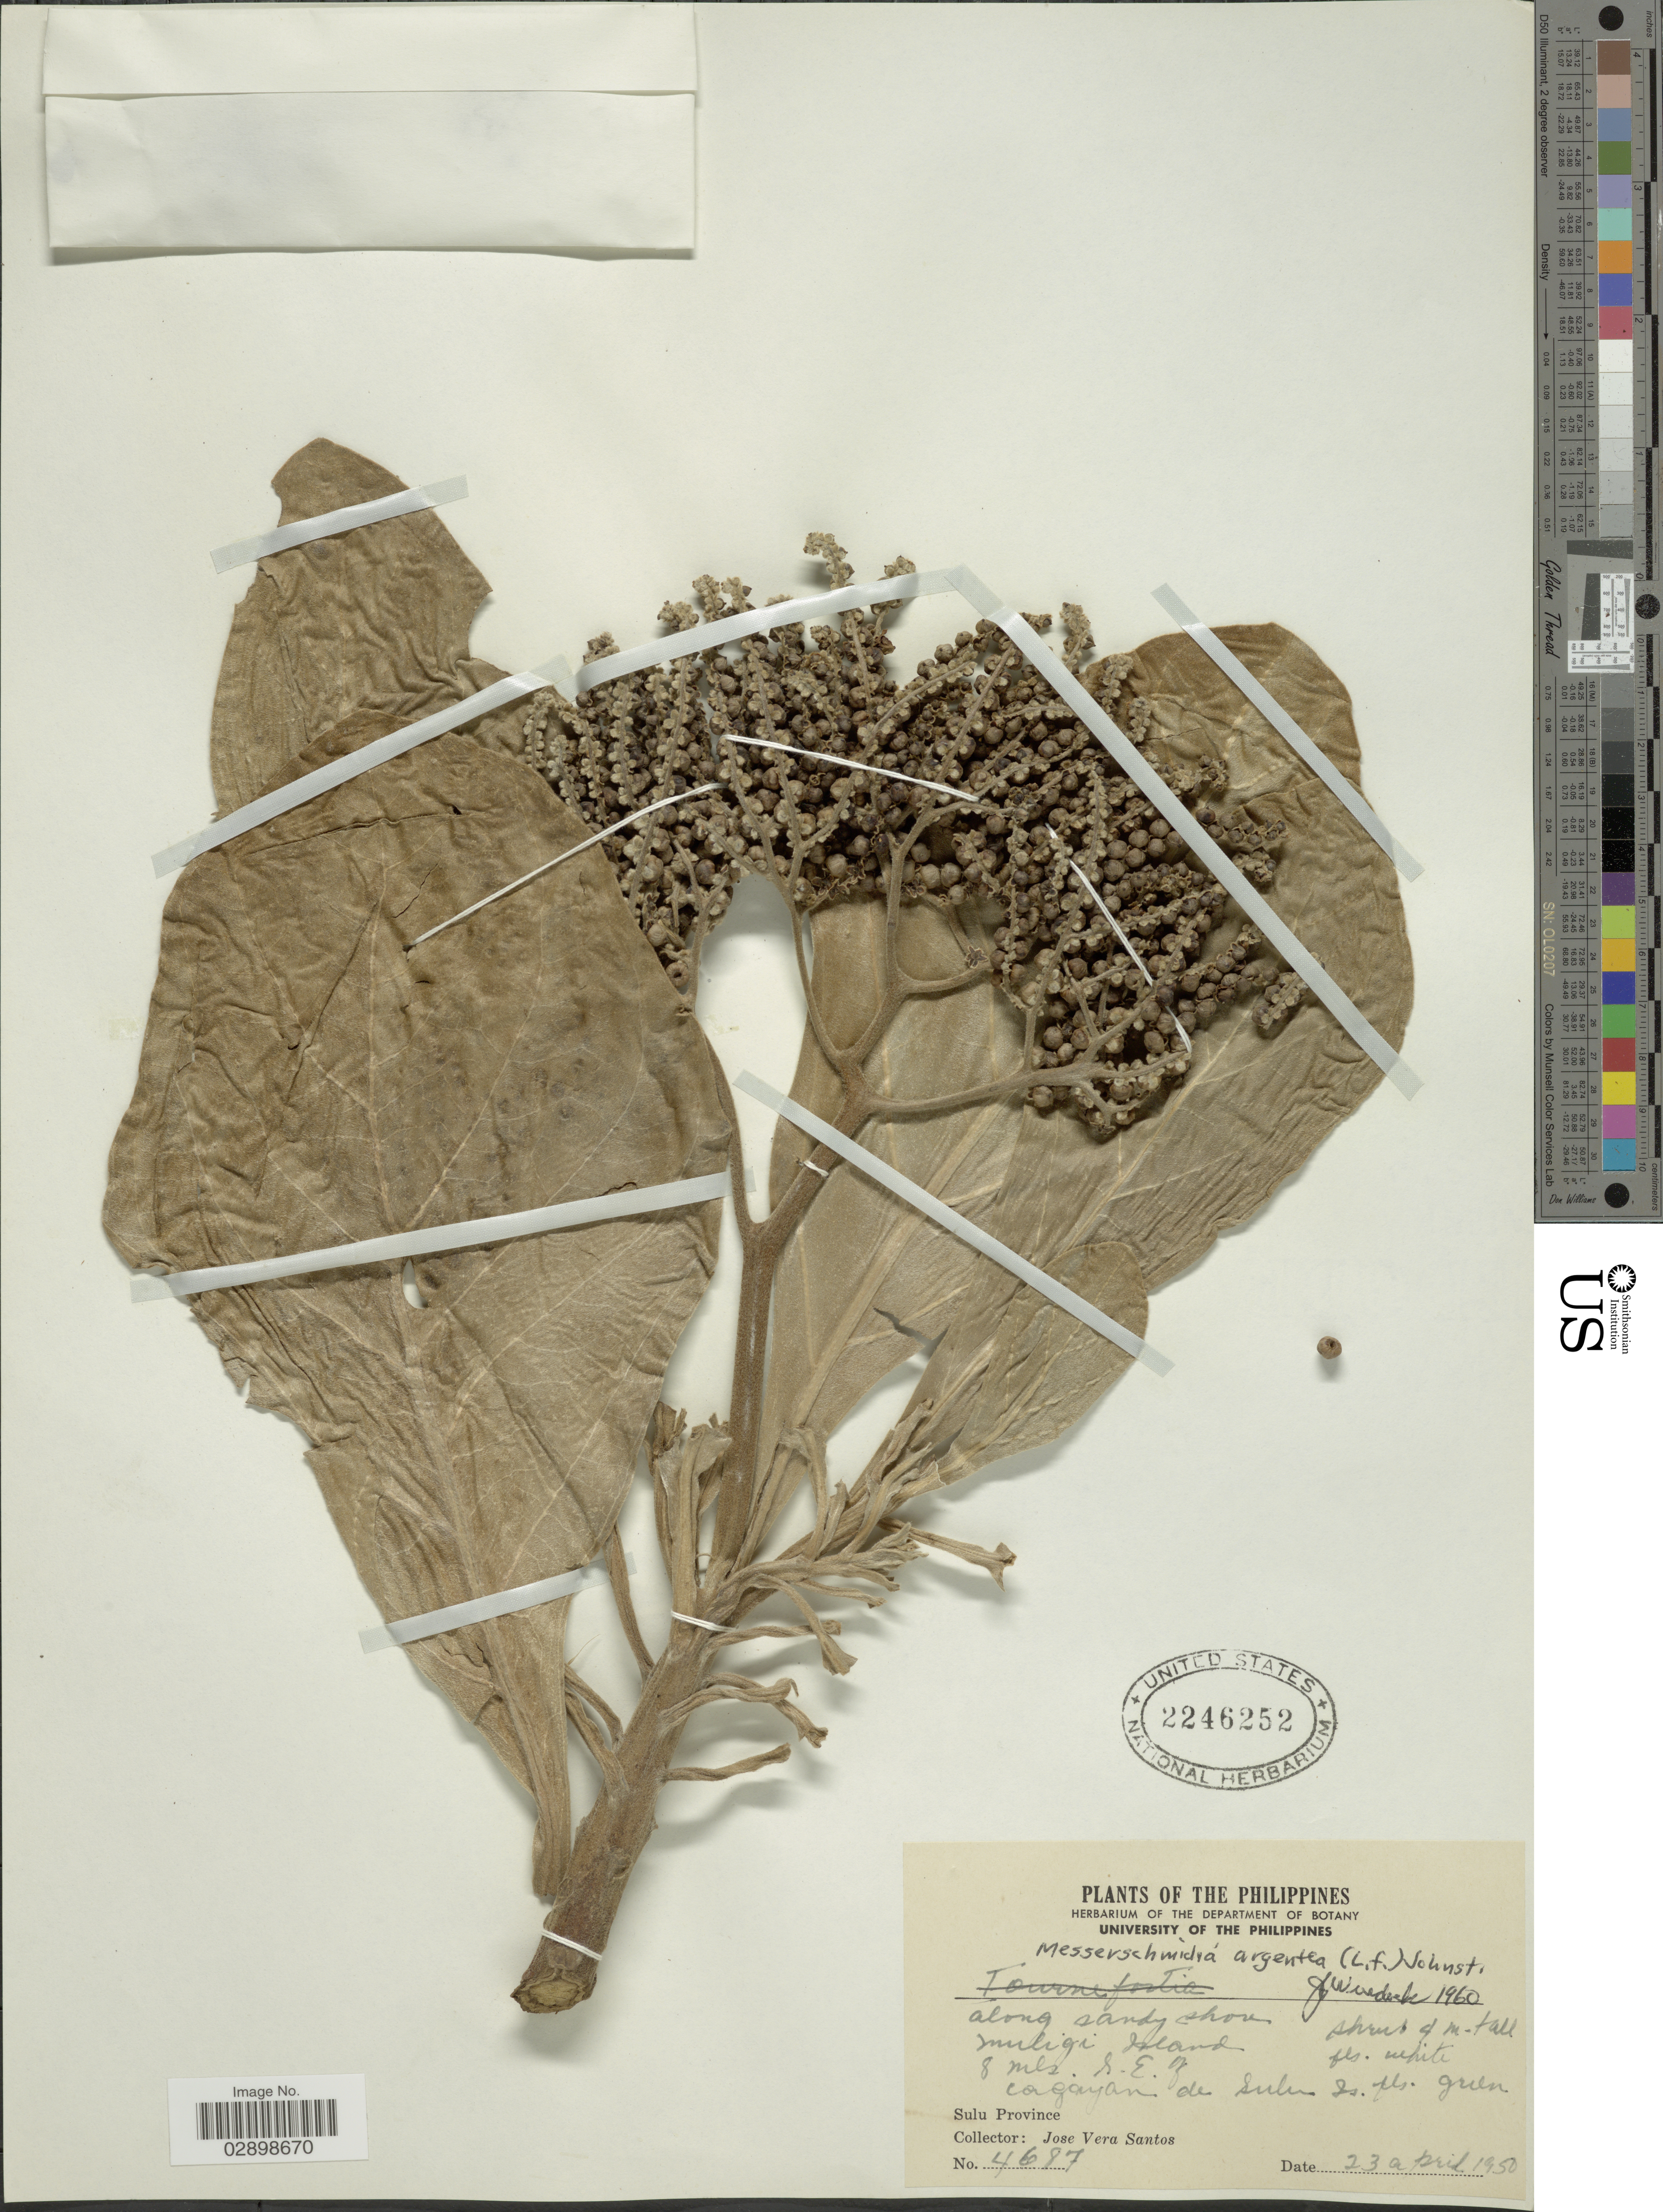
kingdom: Plantae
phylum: Tracheophyta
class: Magnoliopsida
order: Boraginales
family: Heliotropiaceae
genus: Tournefortia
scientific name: Tournefortia argentea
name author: L. f.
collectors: J. V. Santos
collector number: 4687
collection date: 1950-04-23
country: Philippines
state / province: Muslim Mindanao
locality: Along sandy shore Muligi Island. 8 mls. S.E. of Cagayan de Sulu Is. Sulu Province.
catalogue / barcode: US 2246252